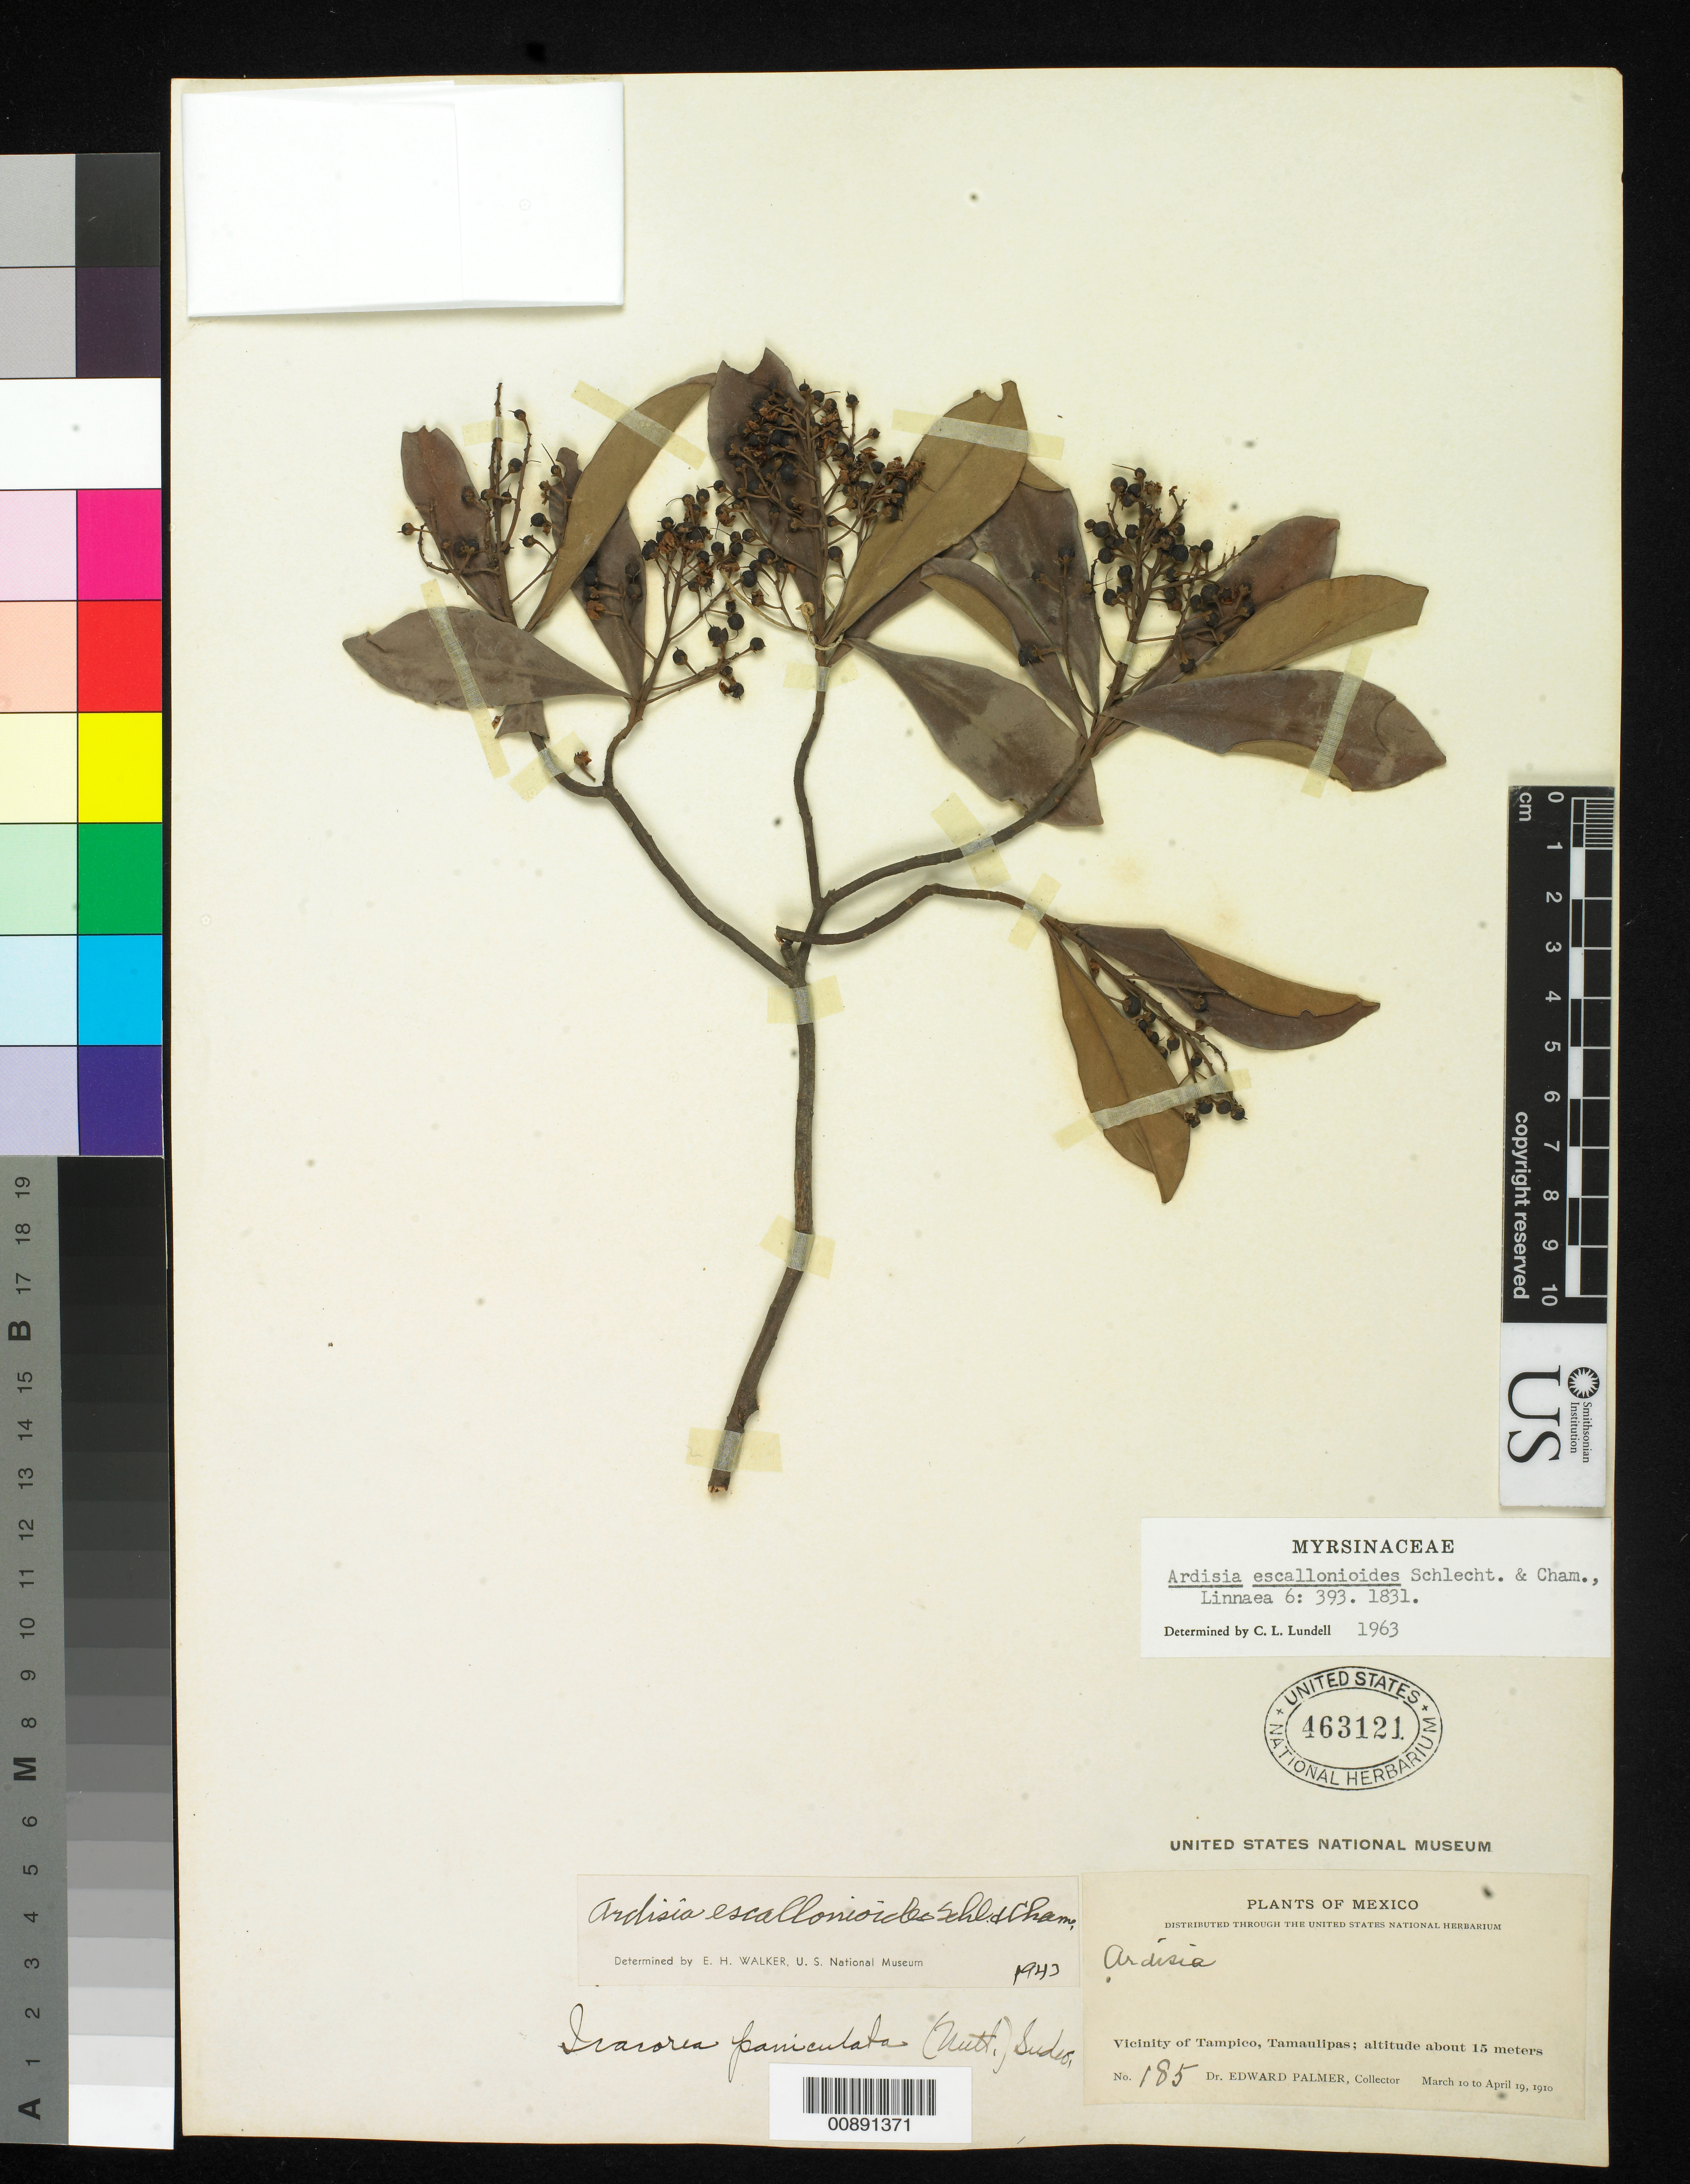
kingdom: Plantae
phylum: Tracheophyta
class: Magnoliopsida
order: Ericales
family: Primulaceae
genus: Ardisia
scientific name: Ardisia escallonioides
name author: Schltdl. & Cham.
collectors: E. Palmer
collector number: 185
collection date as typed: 10 Mar 1910 to 19 Apr 1910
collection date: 1910-03-10/1910-04-19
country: Mexico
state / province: Tamaulipas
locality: Vicinity of Tampico, Tamaulipas.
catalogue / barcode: US 463121